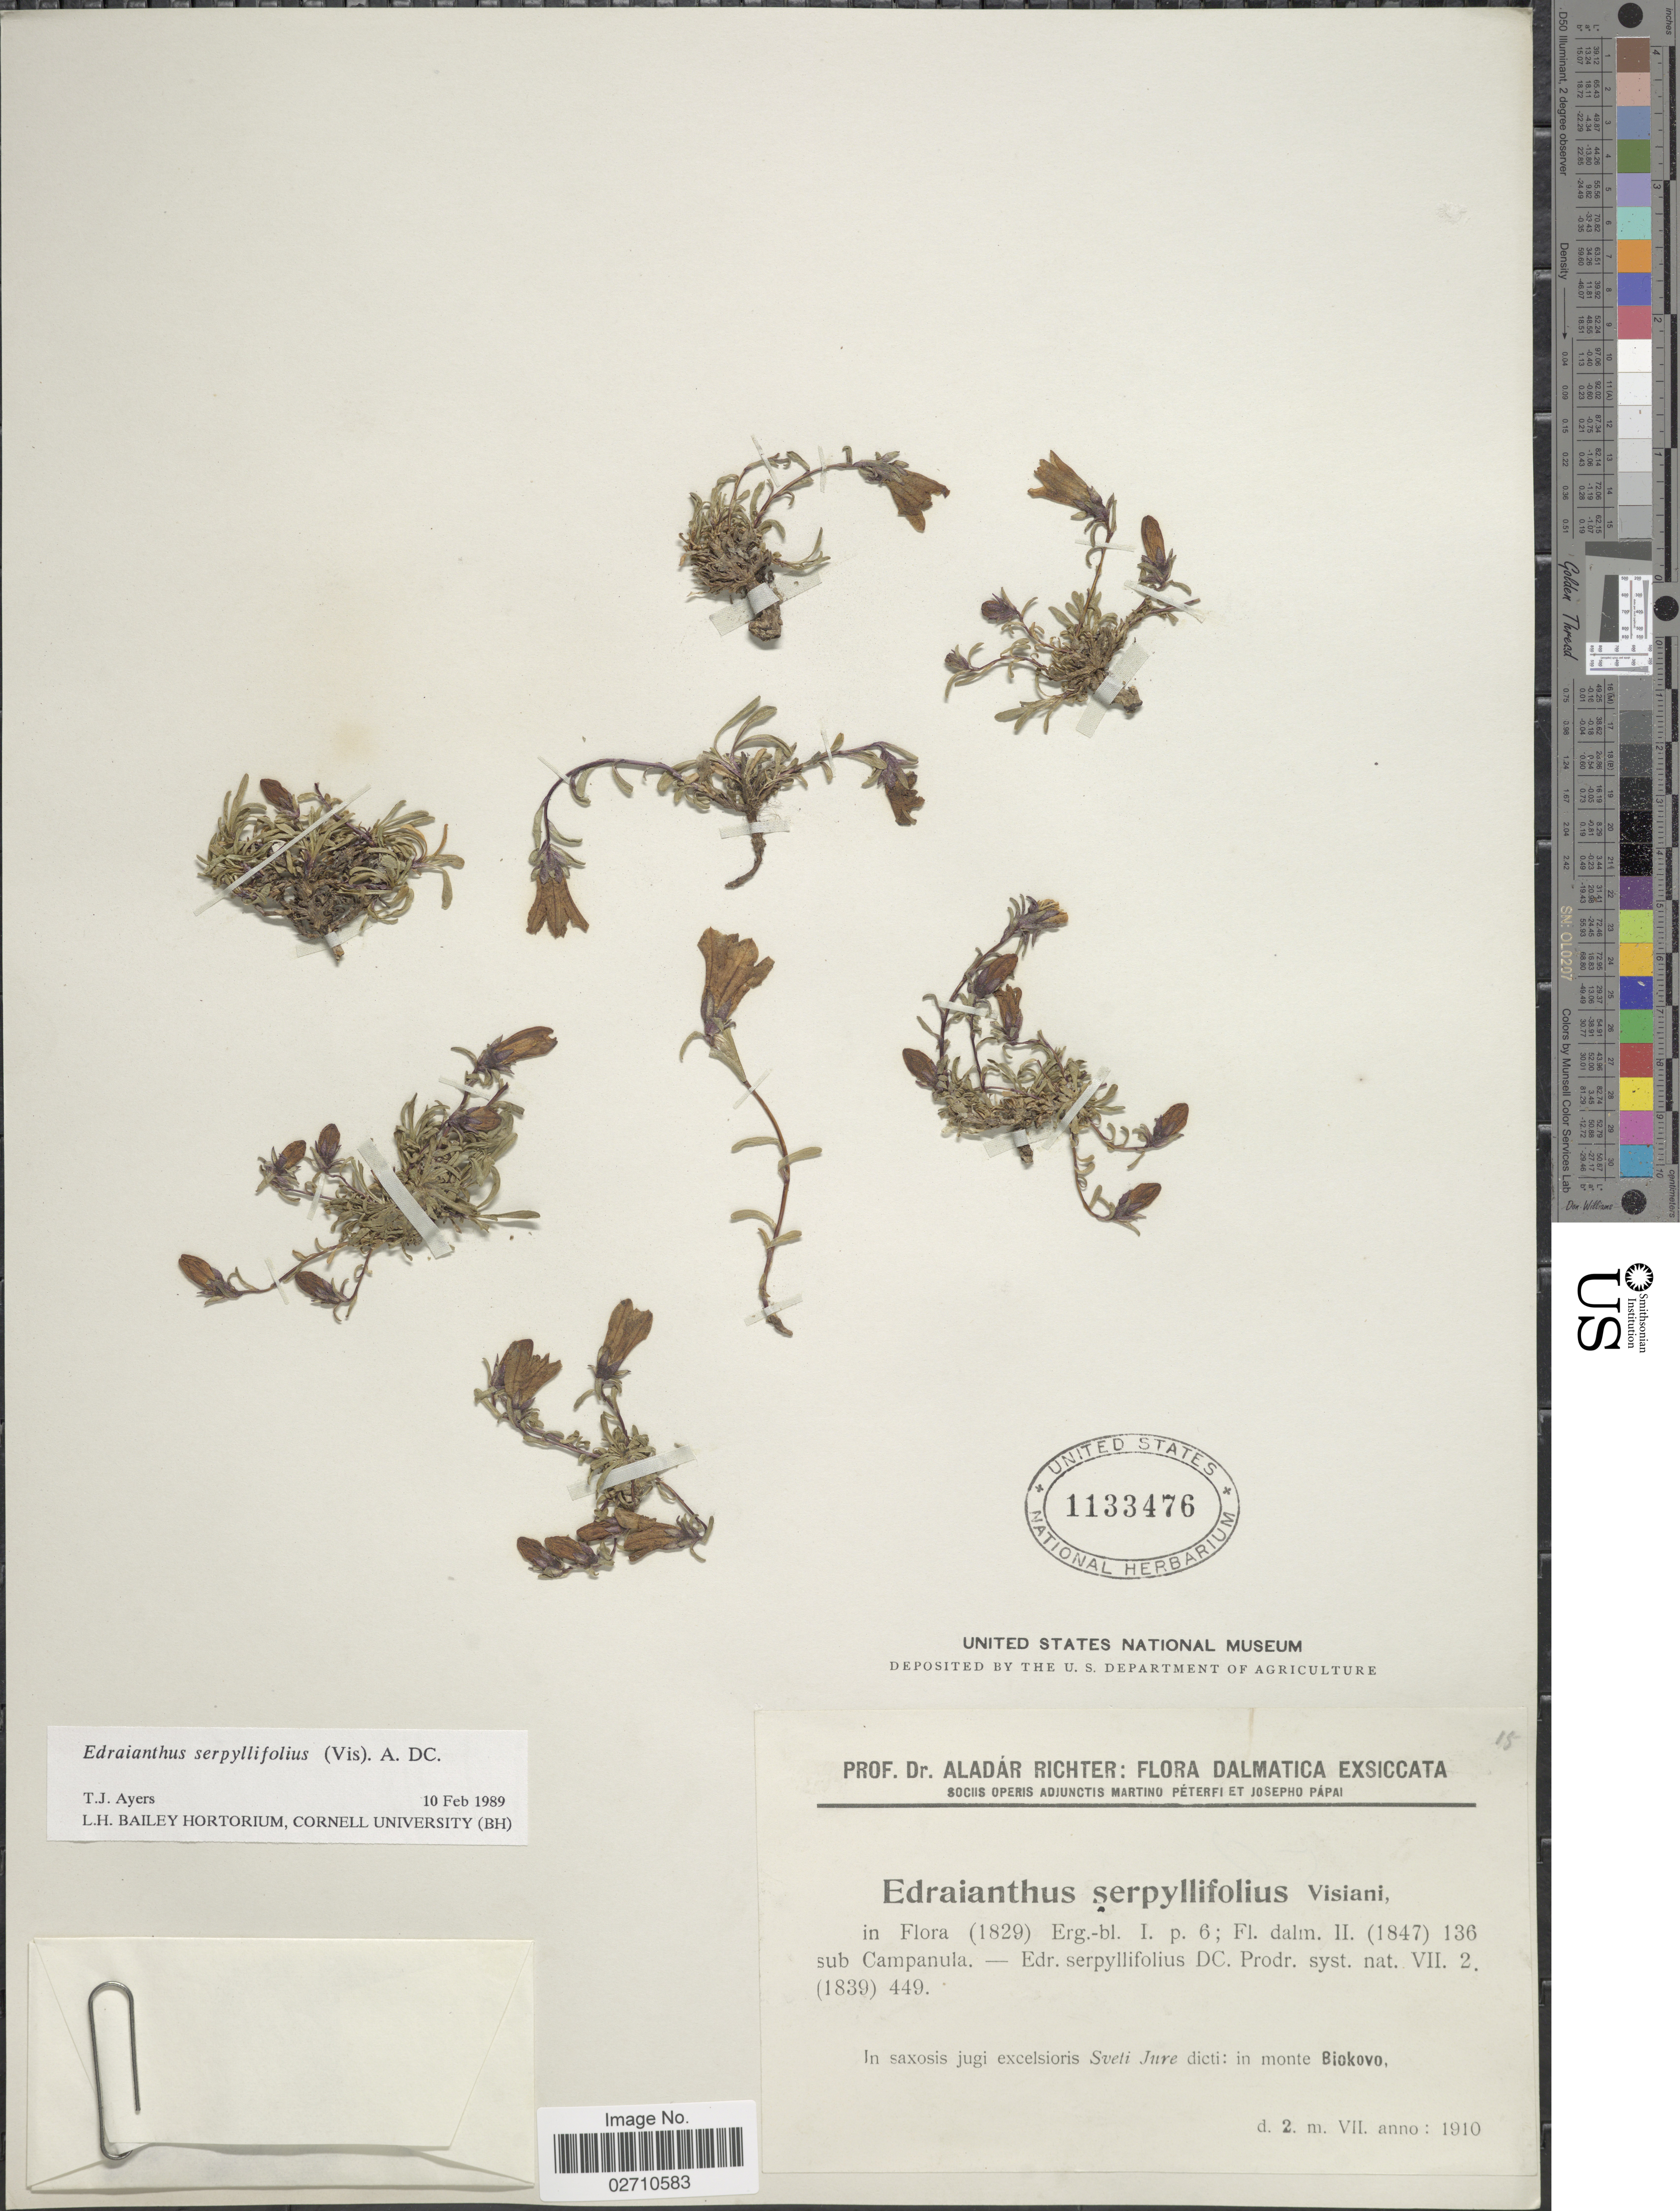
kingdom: Plantae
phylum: Tracheophyta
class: Magnoliopsida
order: Asterales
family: Campanulaceae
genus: Edraianthus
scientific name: Edraianthus serpyllifolius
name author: (Vis.) A. DC.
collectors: A. Richter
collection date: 1910-07-02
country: Croatia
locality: Dalmatica, In saxosis jugi excelsioris Sveti Jure dicti: in monte Biokovo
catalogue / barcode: US 1133476